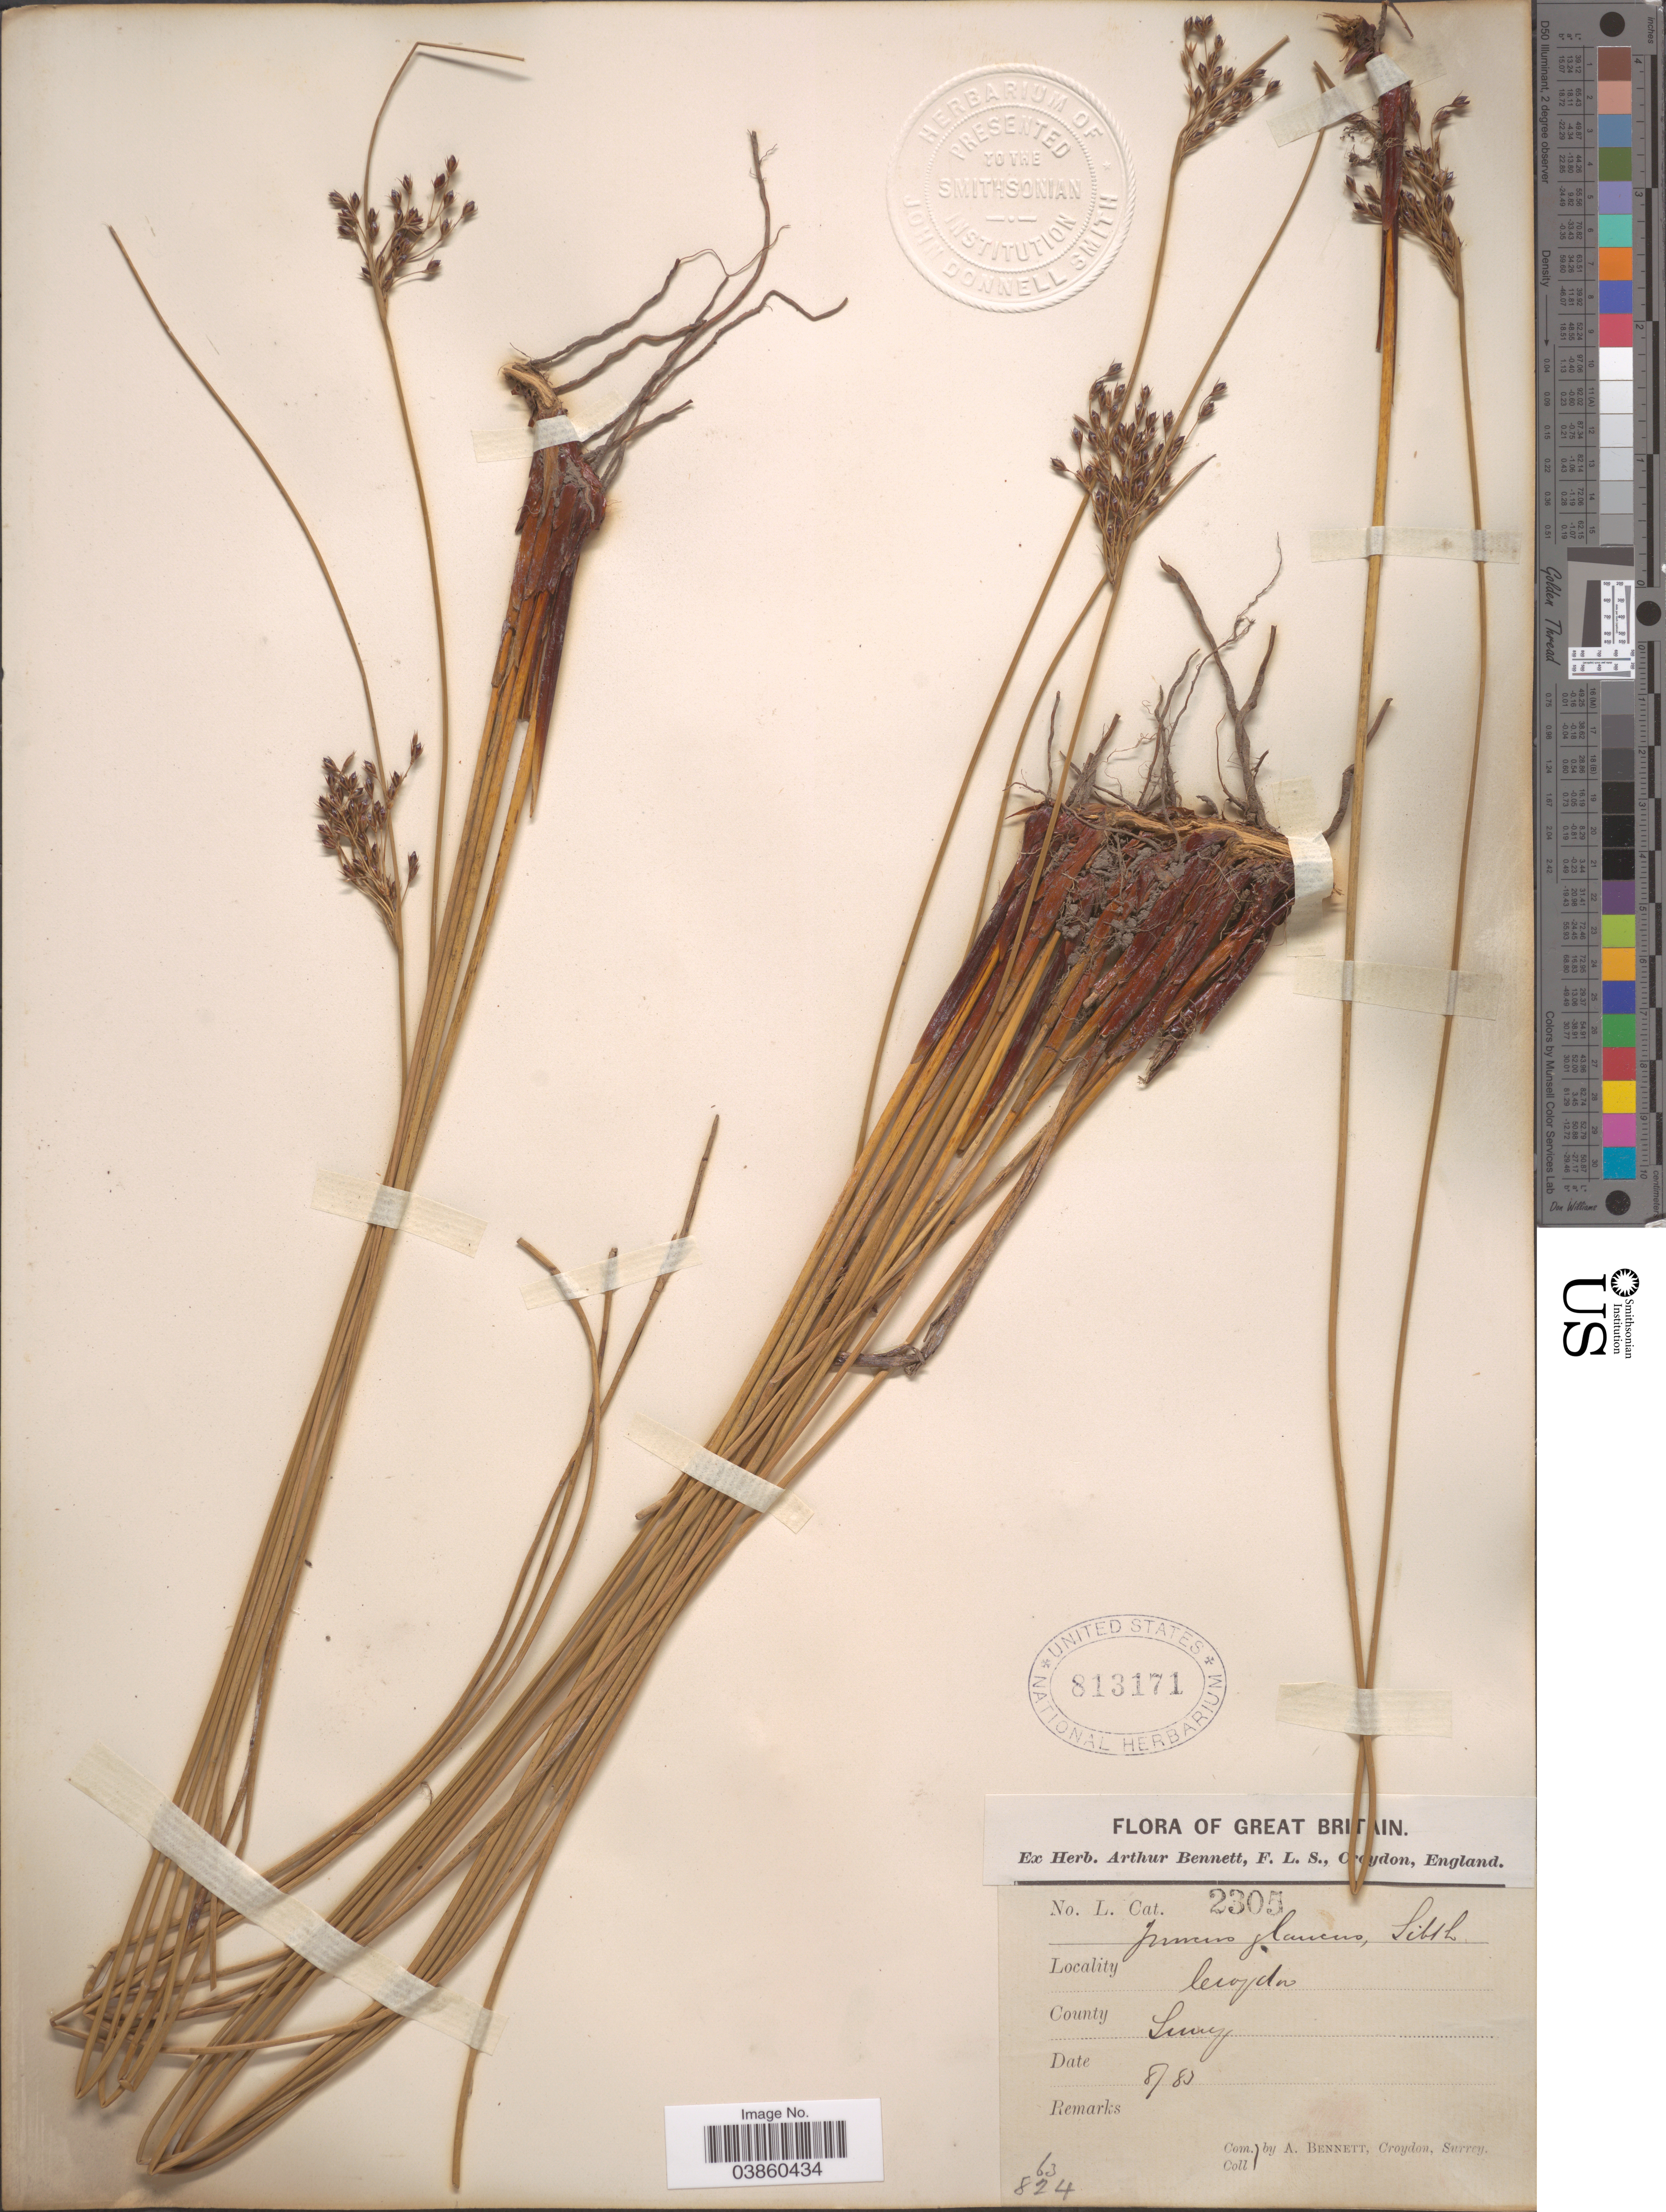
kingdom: Plantae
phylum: Tracheophyta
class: Liliopsida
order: Poales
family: Juncaceae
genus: Juncus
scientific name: Juncus glaucus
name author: Ehrh.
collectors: A. Bennett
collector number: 2305?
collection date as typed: Transcribed d/m/y: /8/80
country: United Kingdom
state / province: England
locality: Great Britain. Croydon. County Surrey.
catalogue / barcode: US 813171